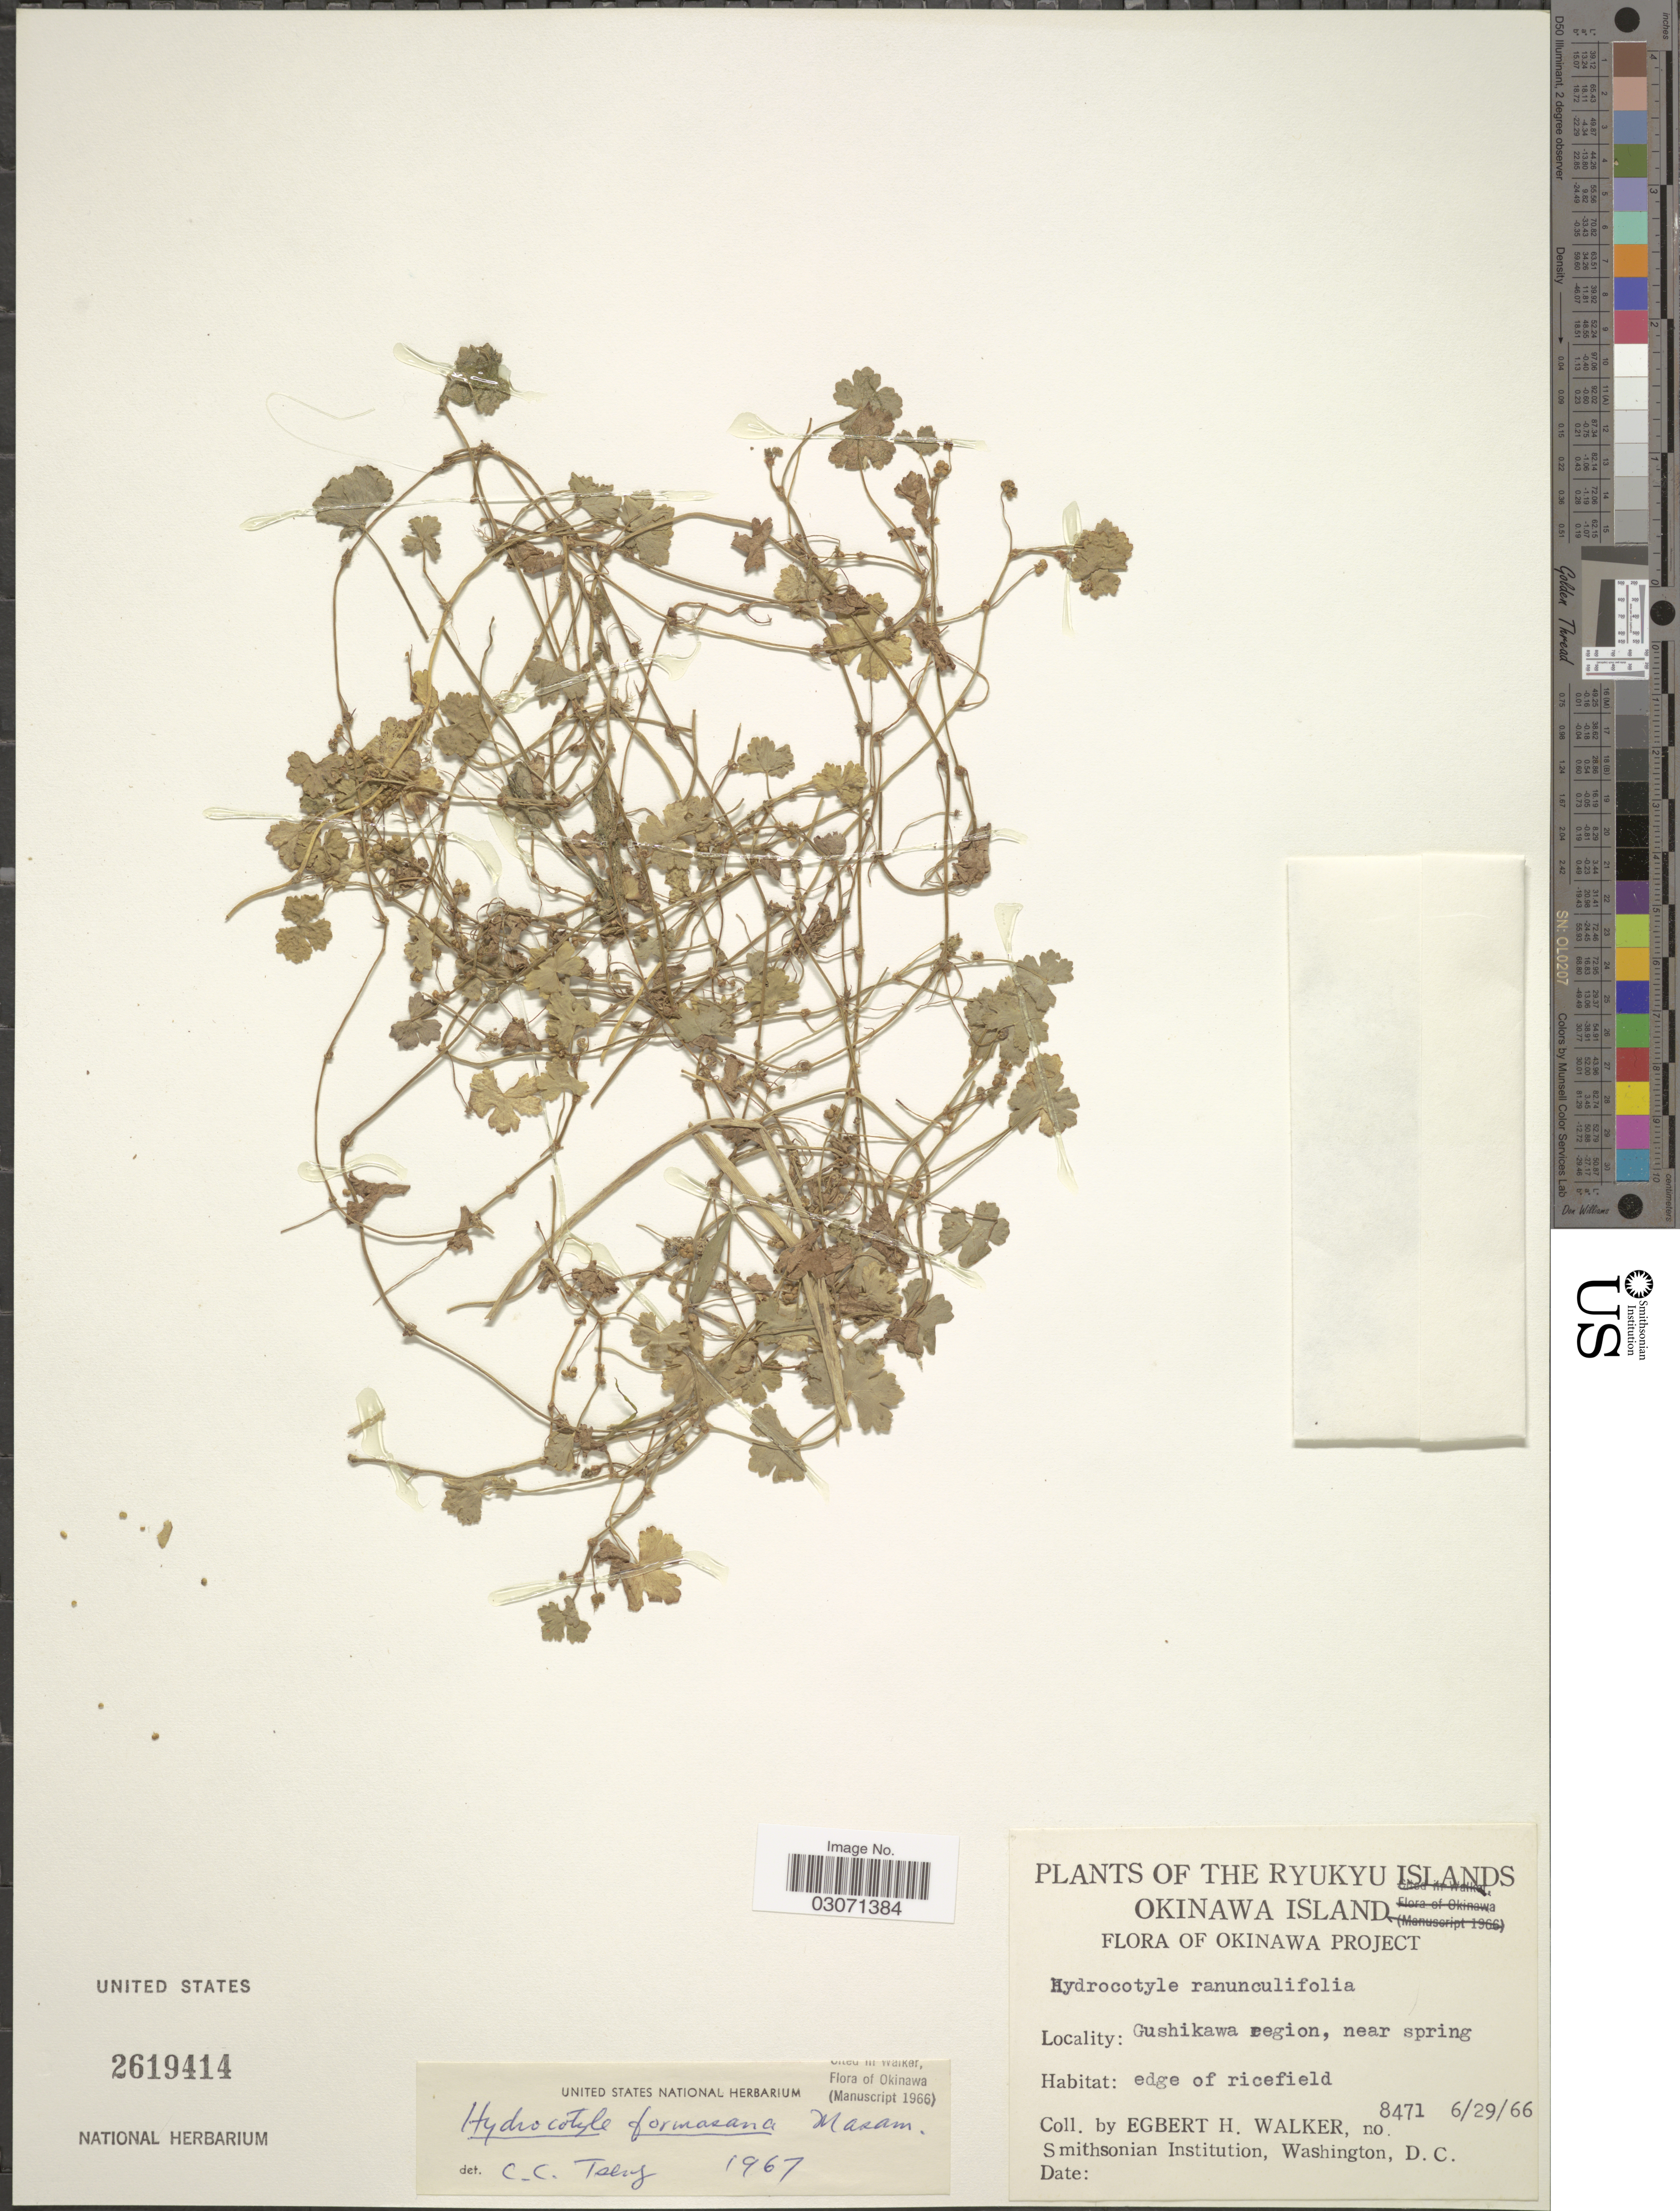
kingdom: Plantae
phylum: Tracheophyta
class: Magnoliopsida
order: Apiales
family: Araliaceae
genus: Hydrocotyle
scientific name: Hydrocotyle formosana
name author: Masam.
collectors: E. H. Walker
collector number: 8471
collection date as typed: Transcribed d/m/y: 29/6/66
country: Japan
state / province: Okinawa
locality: The Ryukyu Islands. Okinawa Island. Gushikawa region, near spring. Edge of ricefield.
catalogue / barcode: US 2619414